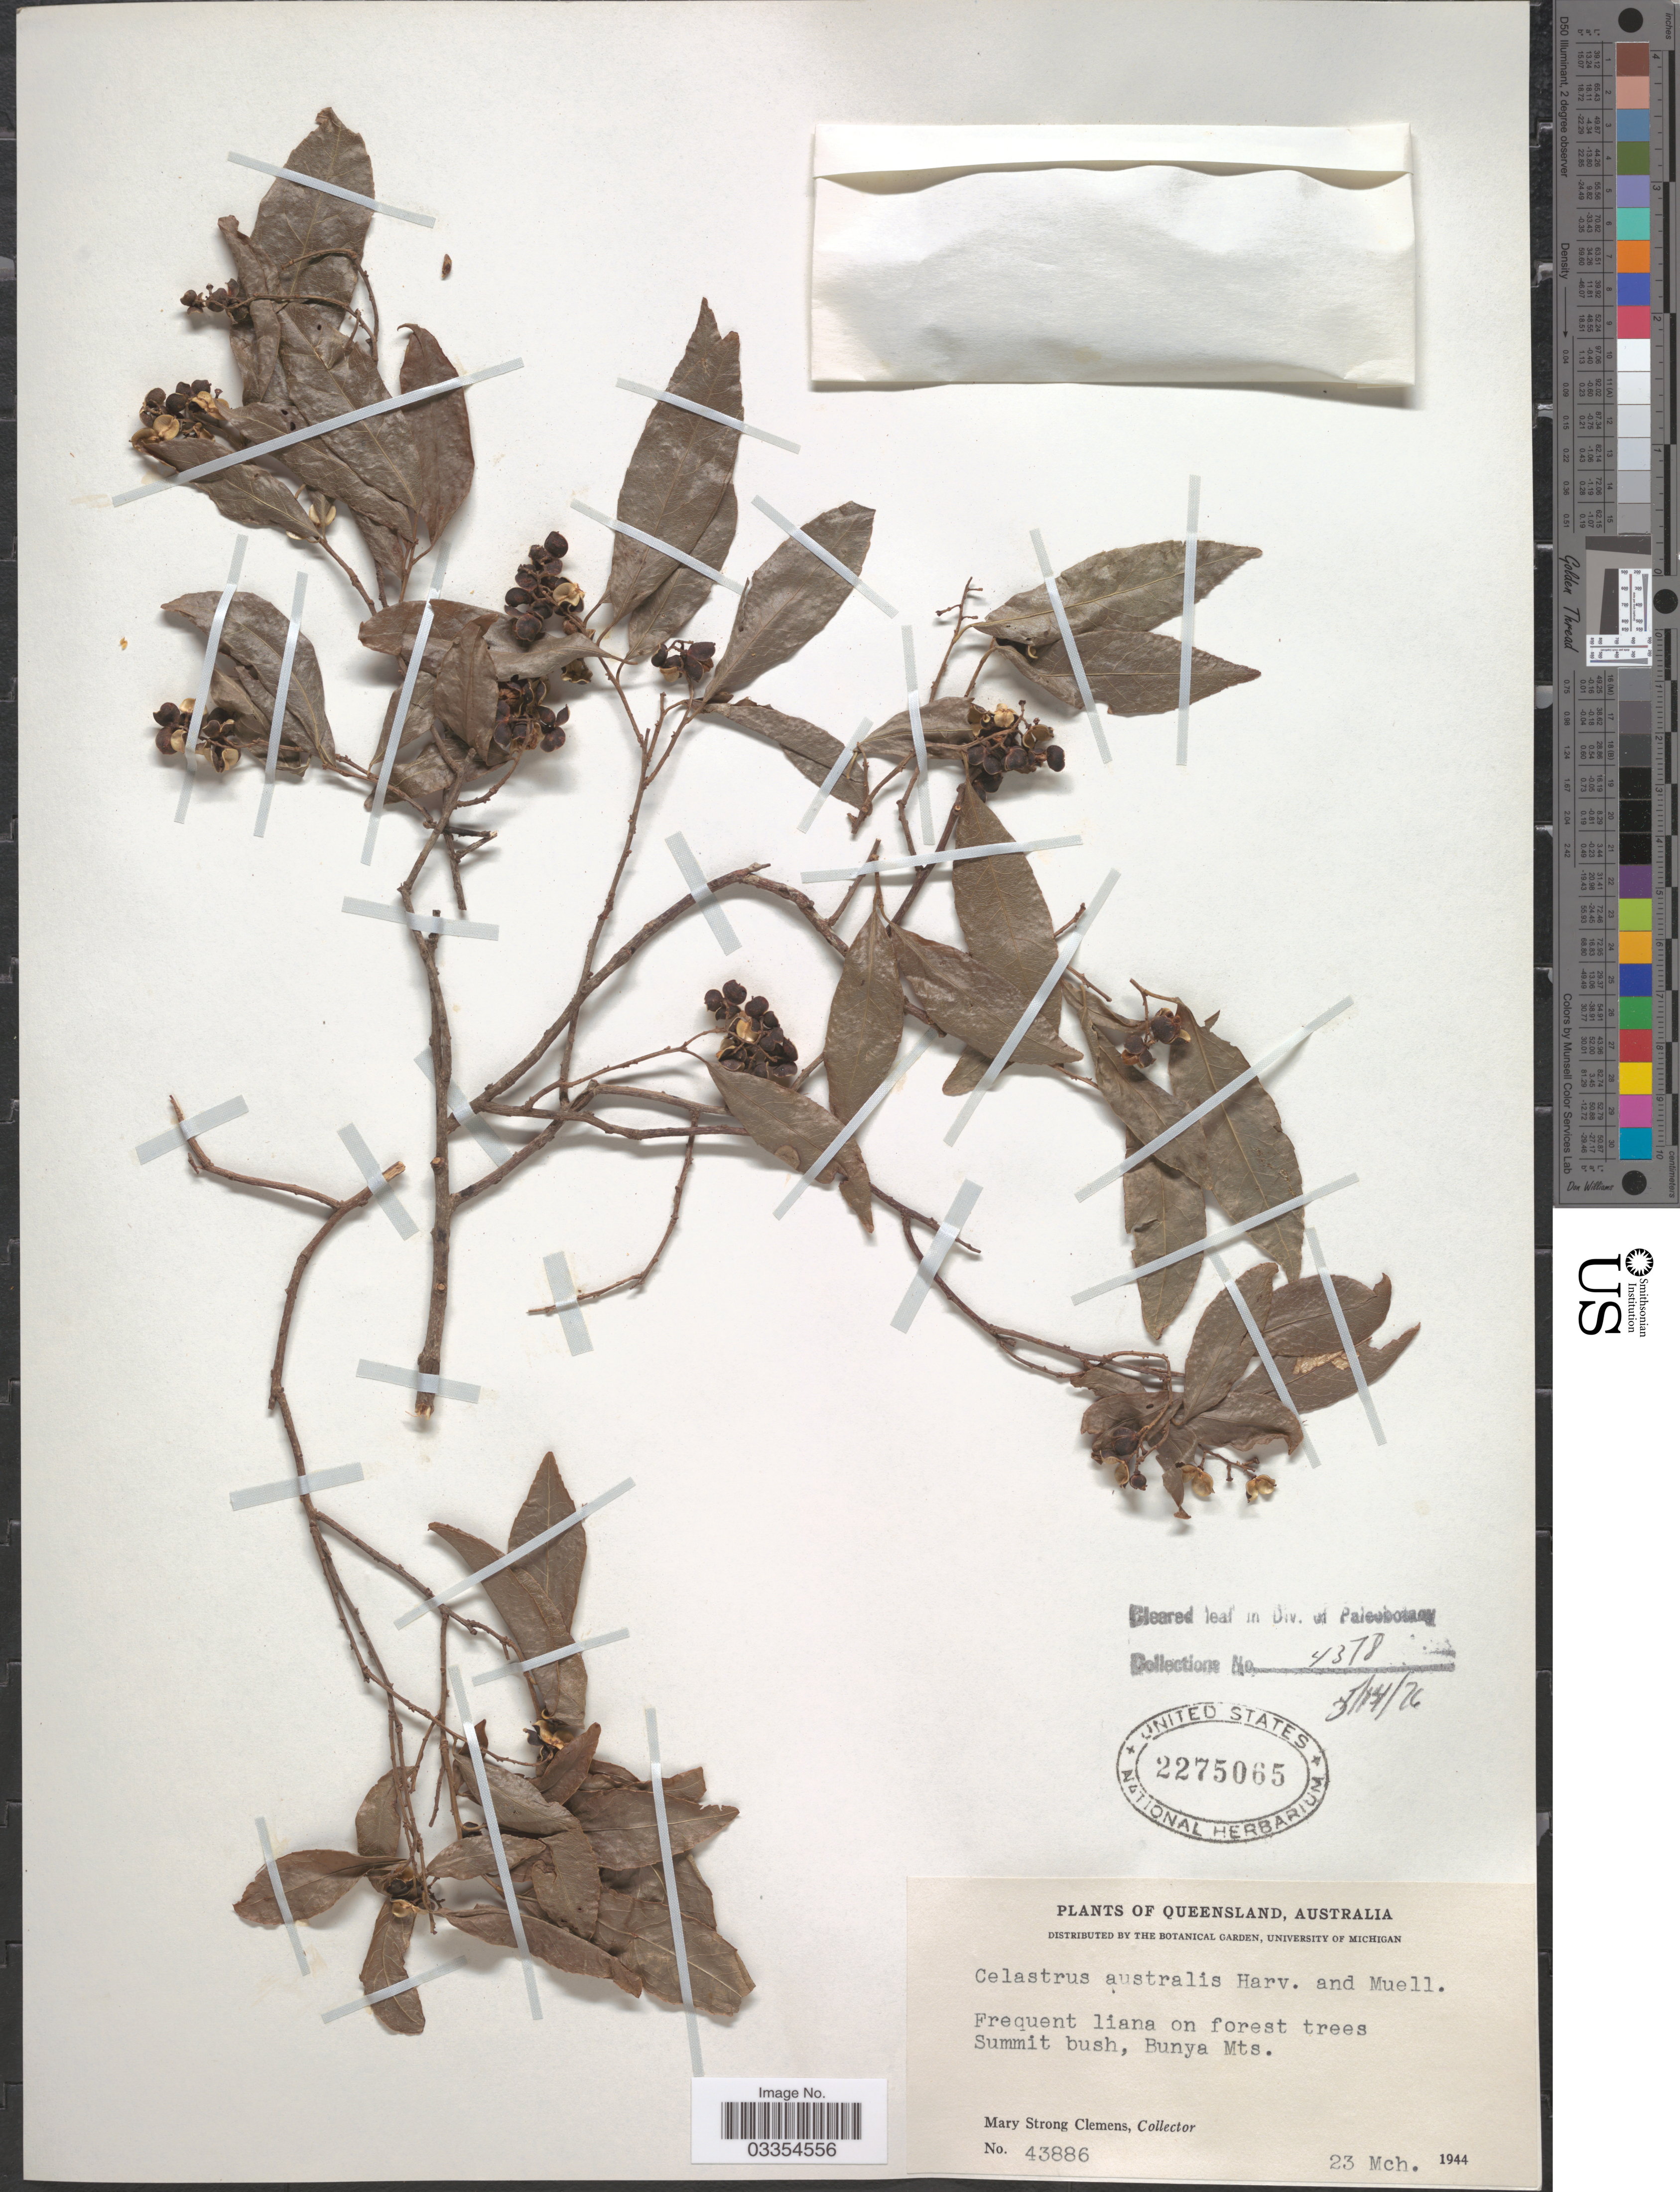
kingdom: Plantae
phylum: Tracheophyta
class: Magnoliopsida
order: Celastrales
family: Celastraceae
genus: Celastrus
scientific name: Celastrus australis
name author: Harv. & F. Muell.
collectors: M. S. Clemens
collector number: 43886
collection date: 1944-03-23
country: Australia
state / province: Queensland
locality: Summit bush, Bunya Mts.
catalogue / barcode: US 2275065